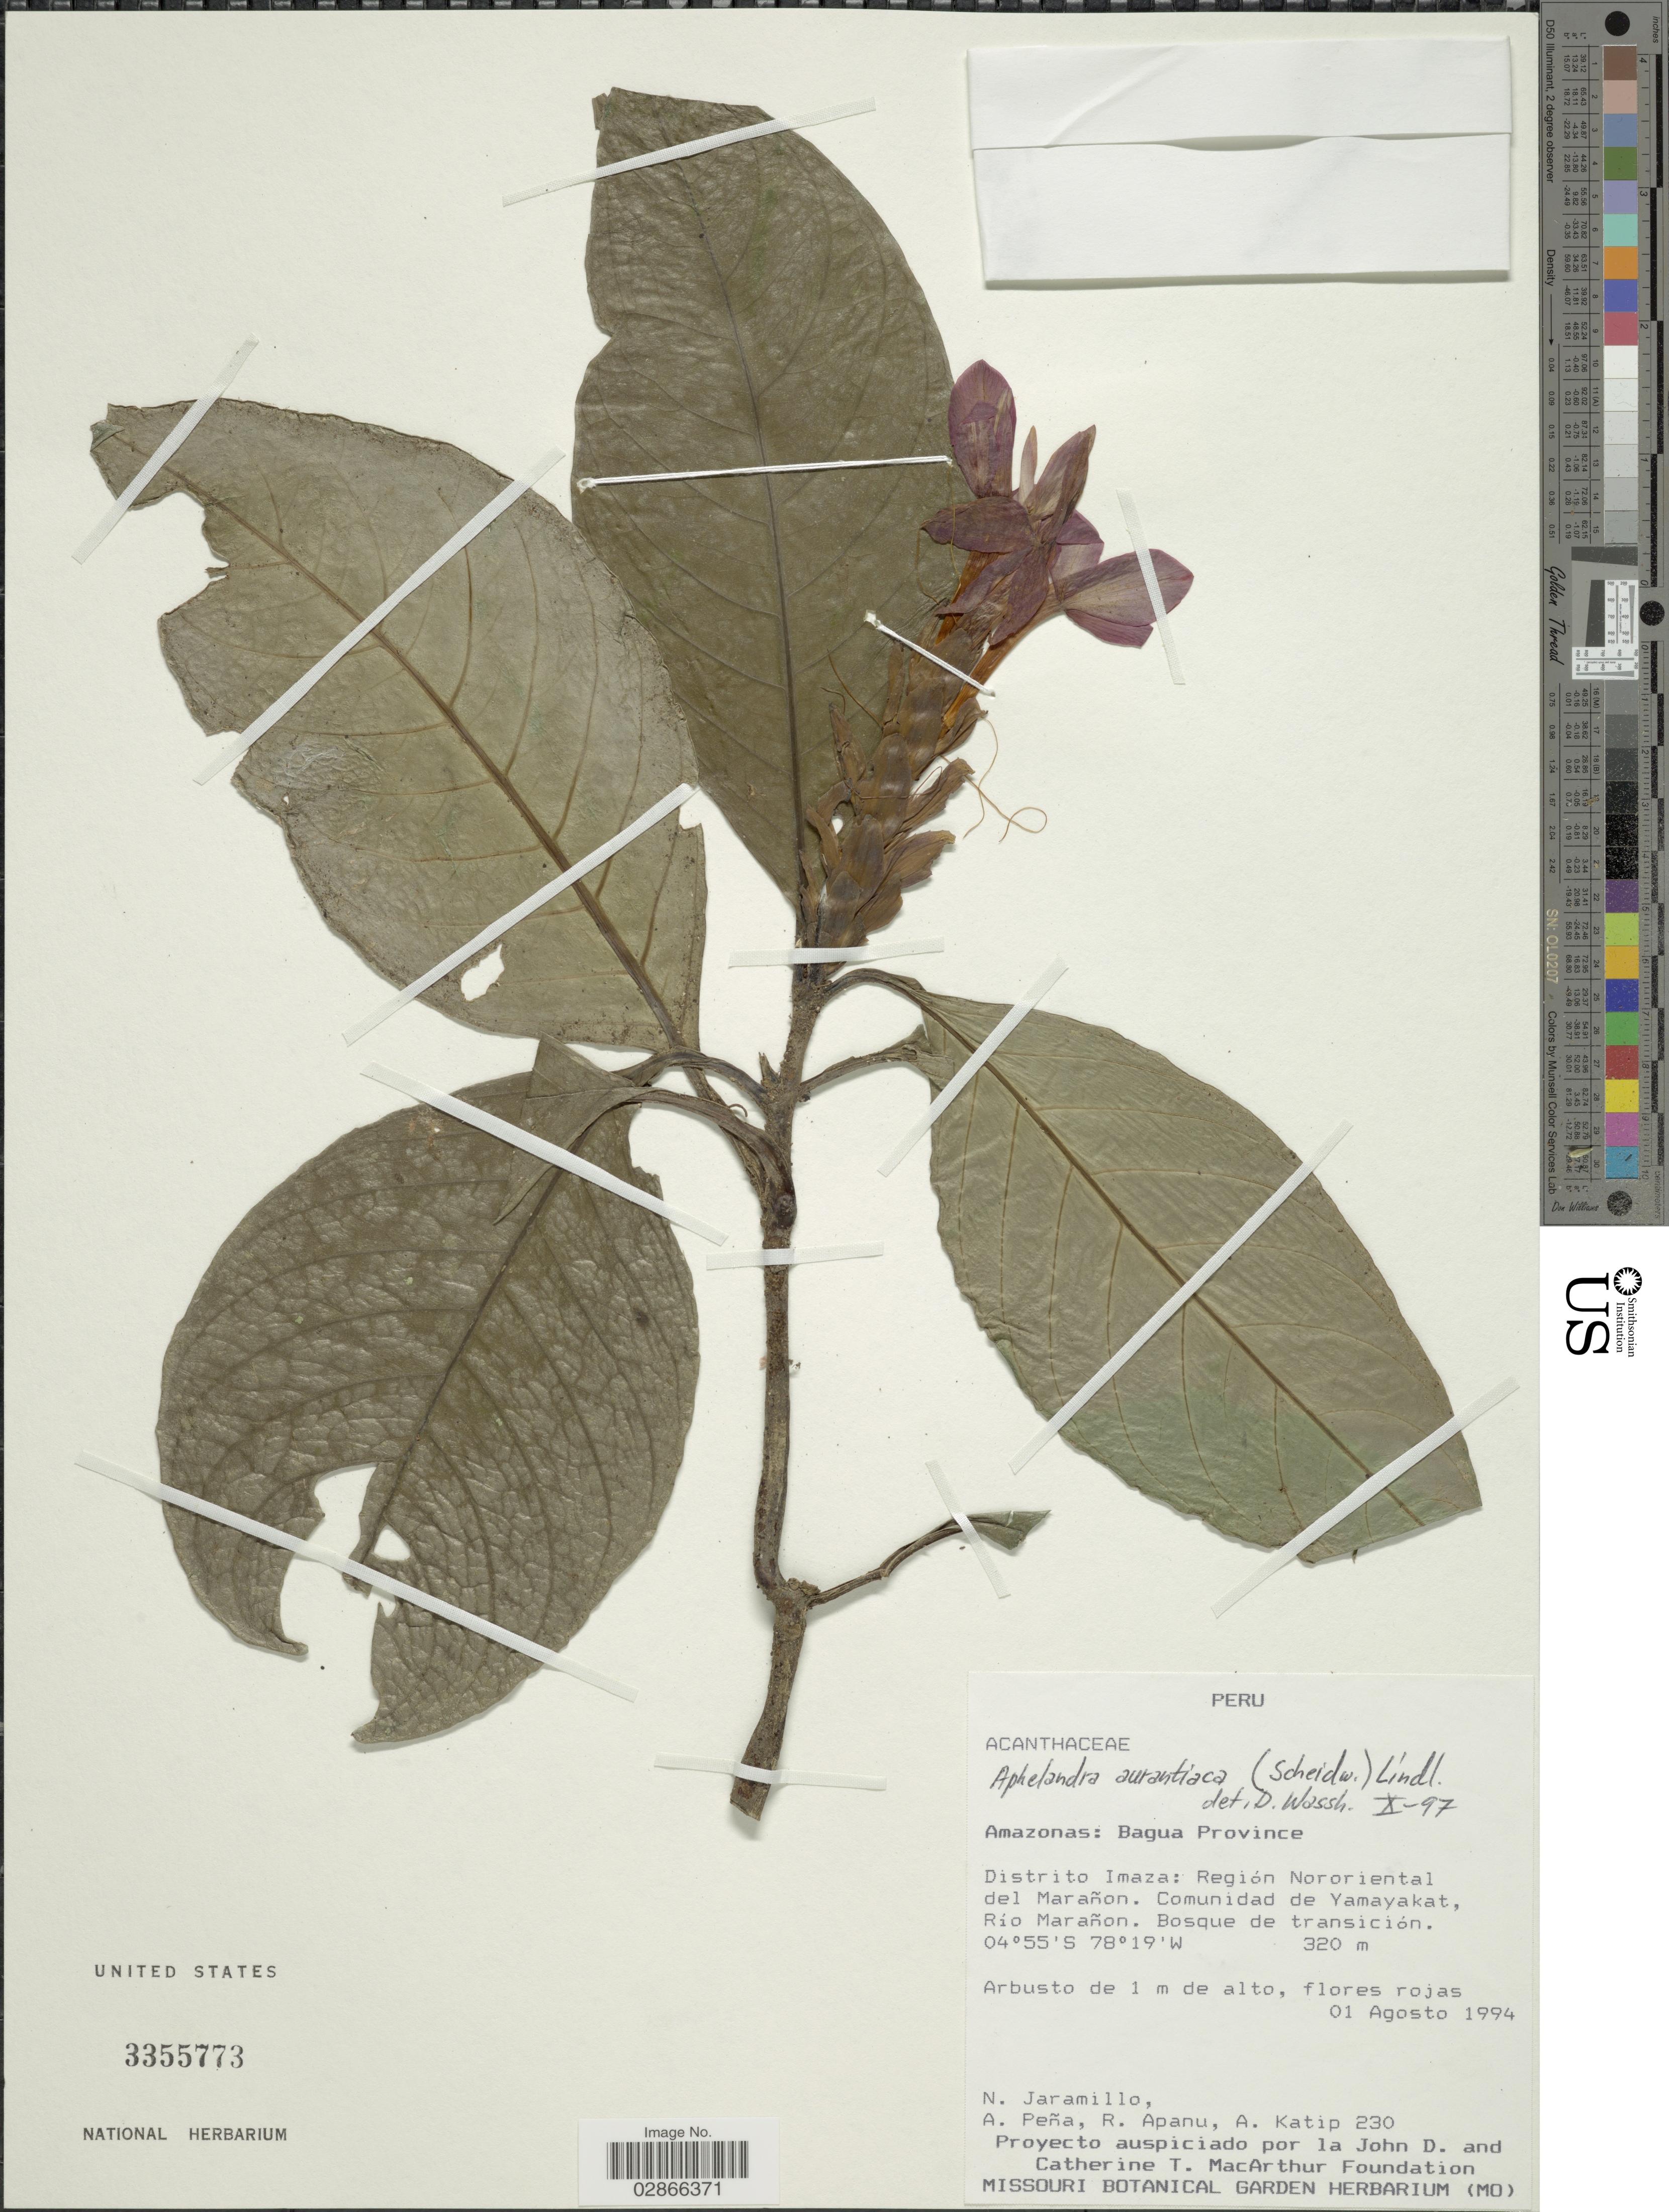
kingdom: Plantae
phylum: Tracheophyta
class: Magnoliopsida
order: Lamiales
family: Acanthaceae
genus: Aphelandra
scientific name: Aphelandra aurantiaca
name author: (Scheidw.) Lindl.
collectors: N. Jaramillo, A. Peña, R. Apanu & A. Katip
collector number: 230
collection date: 1994-08-01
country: Peru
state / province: Amazonas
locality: Bagua Province. Distrito Imaza: Región Nororiental del Marañon. Comunidad de Yamayakat, Río Marañon.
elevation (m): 320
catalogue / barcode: US 3355773